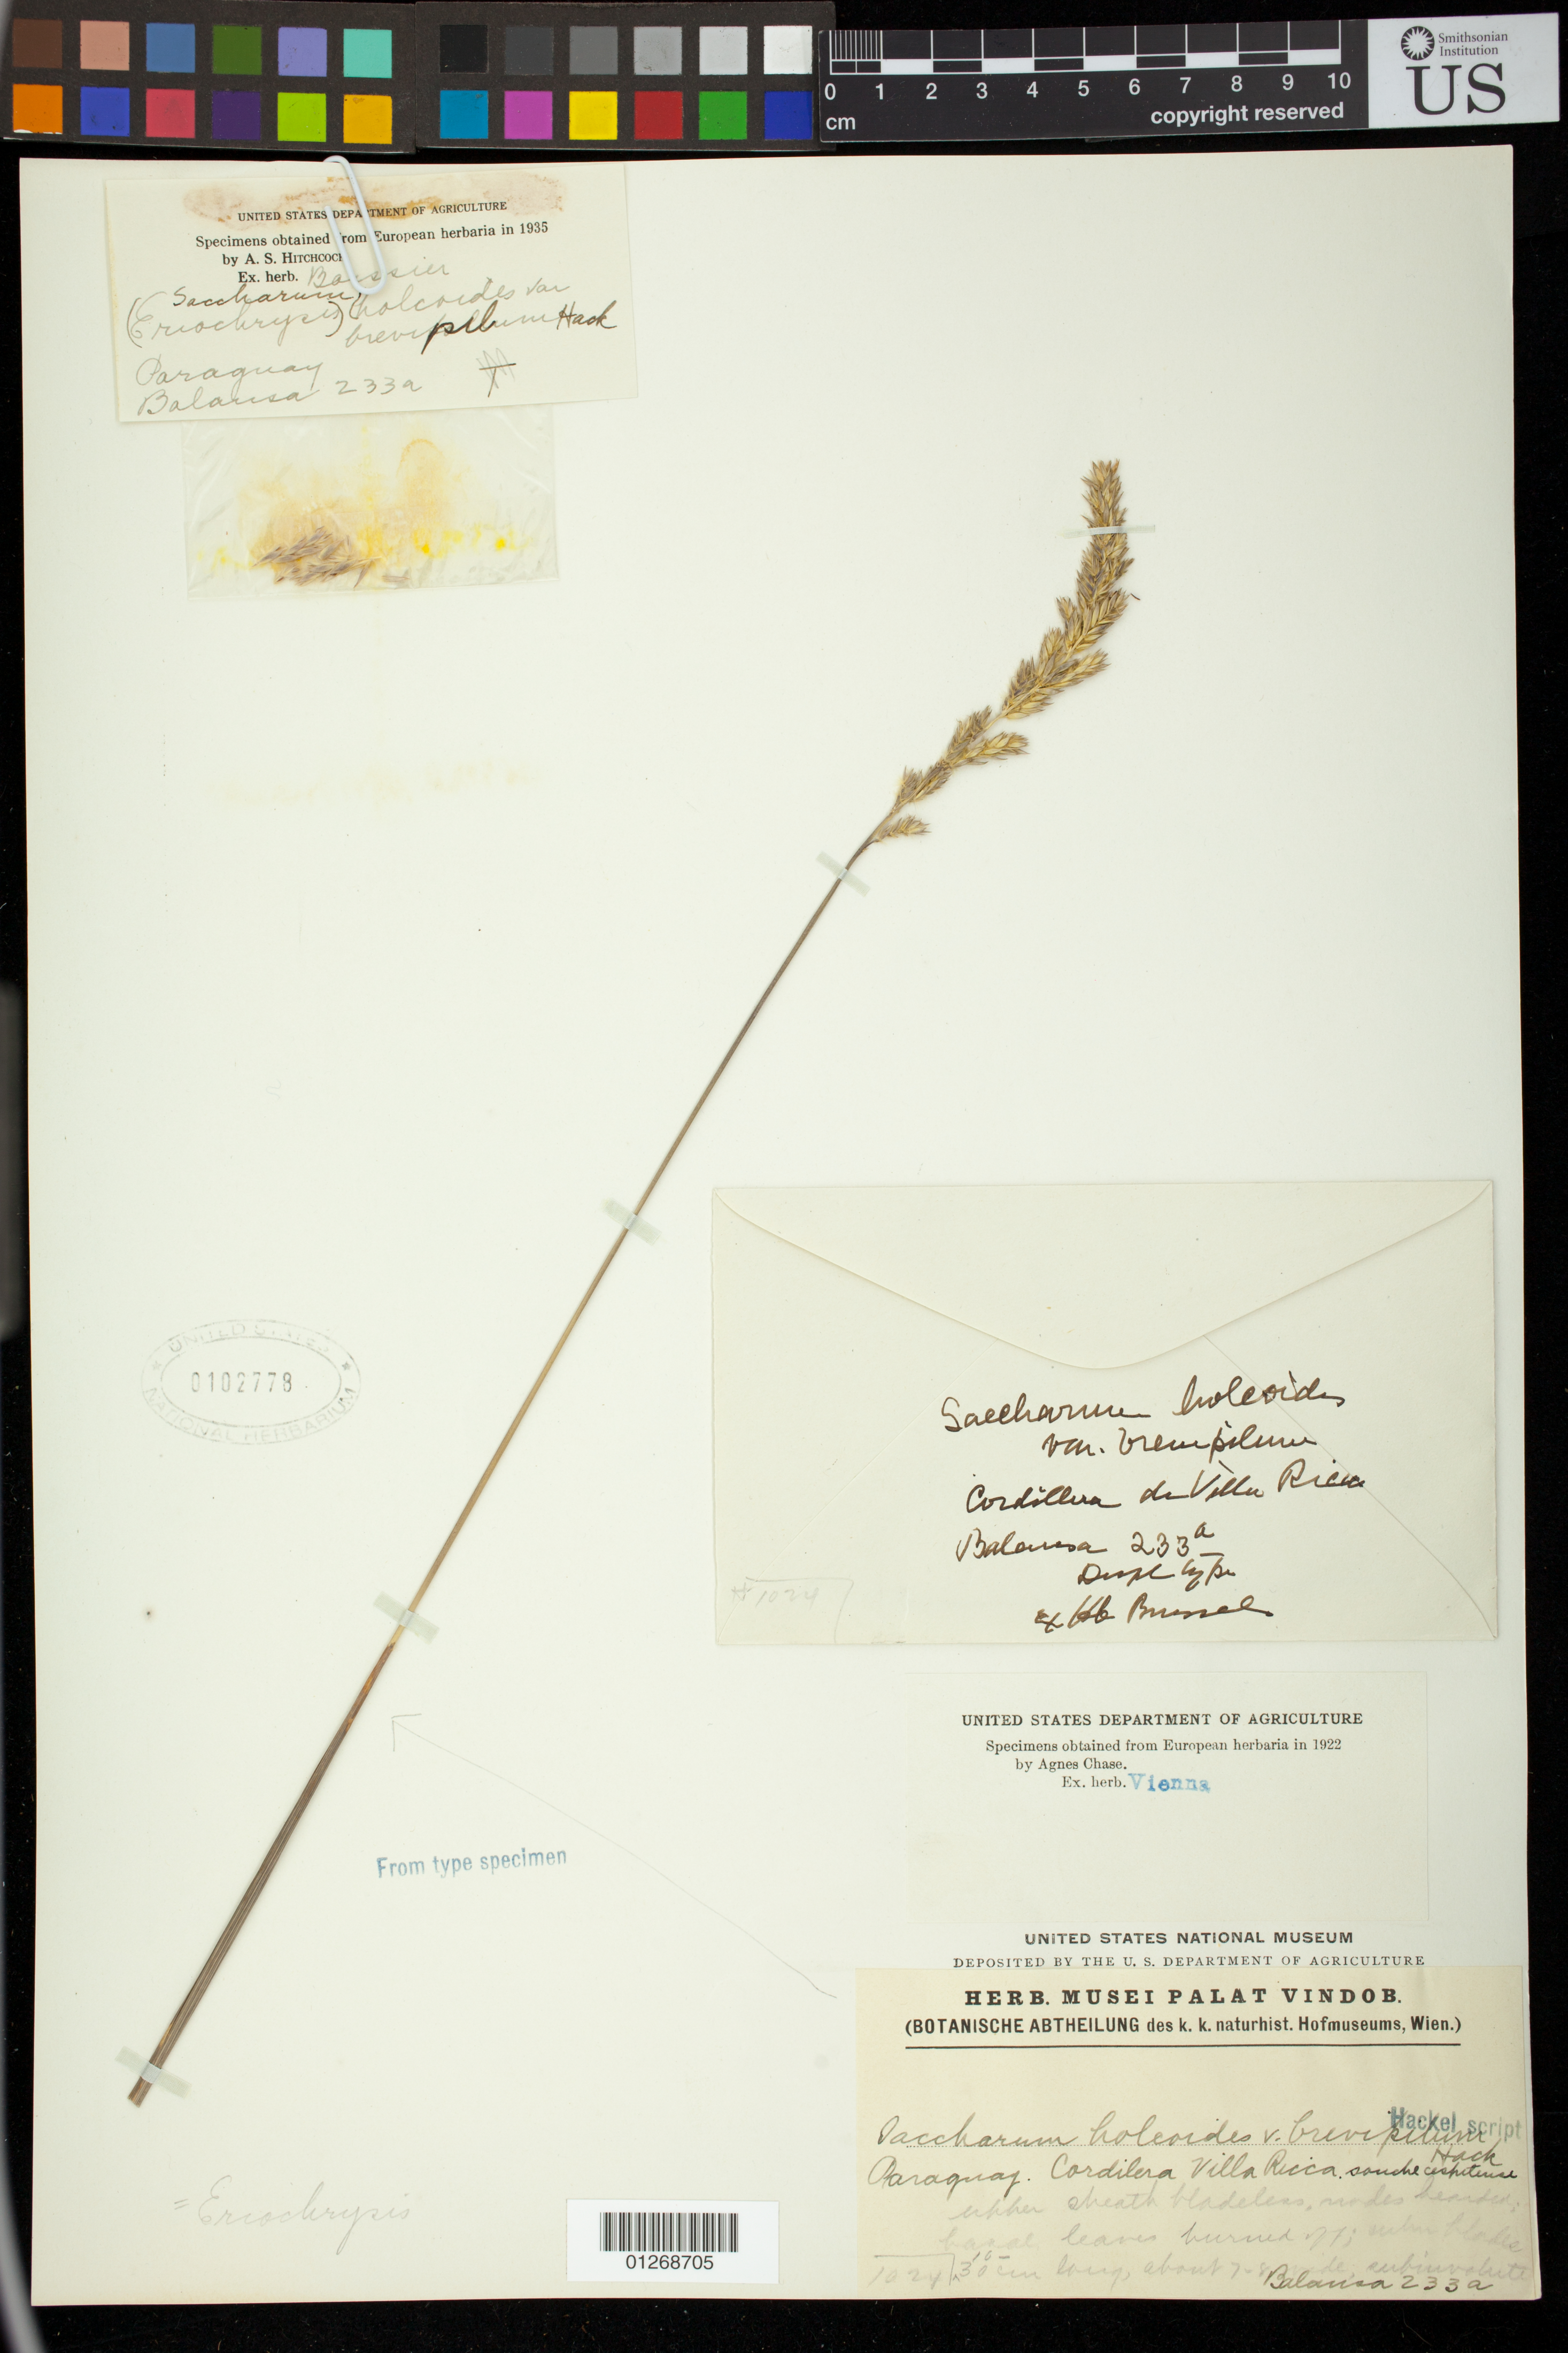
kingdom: Plantae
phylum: Tracheophyta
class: Liliopsida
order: Poales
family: Poaceae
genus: Saccharum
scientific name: Saccharum holcoides var. brevipilum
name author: Hack.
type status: Type Collection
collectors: B. Balansa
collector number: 233 a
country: Paraguay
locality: Cordillera Villa Ricca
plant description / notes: Fragment of type specimen ex herb. Vienna; also on sheet is fragmentary material of same collection ex herb. Brussels & ex herb. Boissier.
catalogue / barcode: US 102778